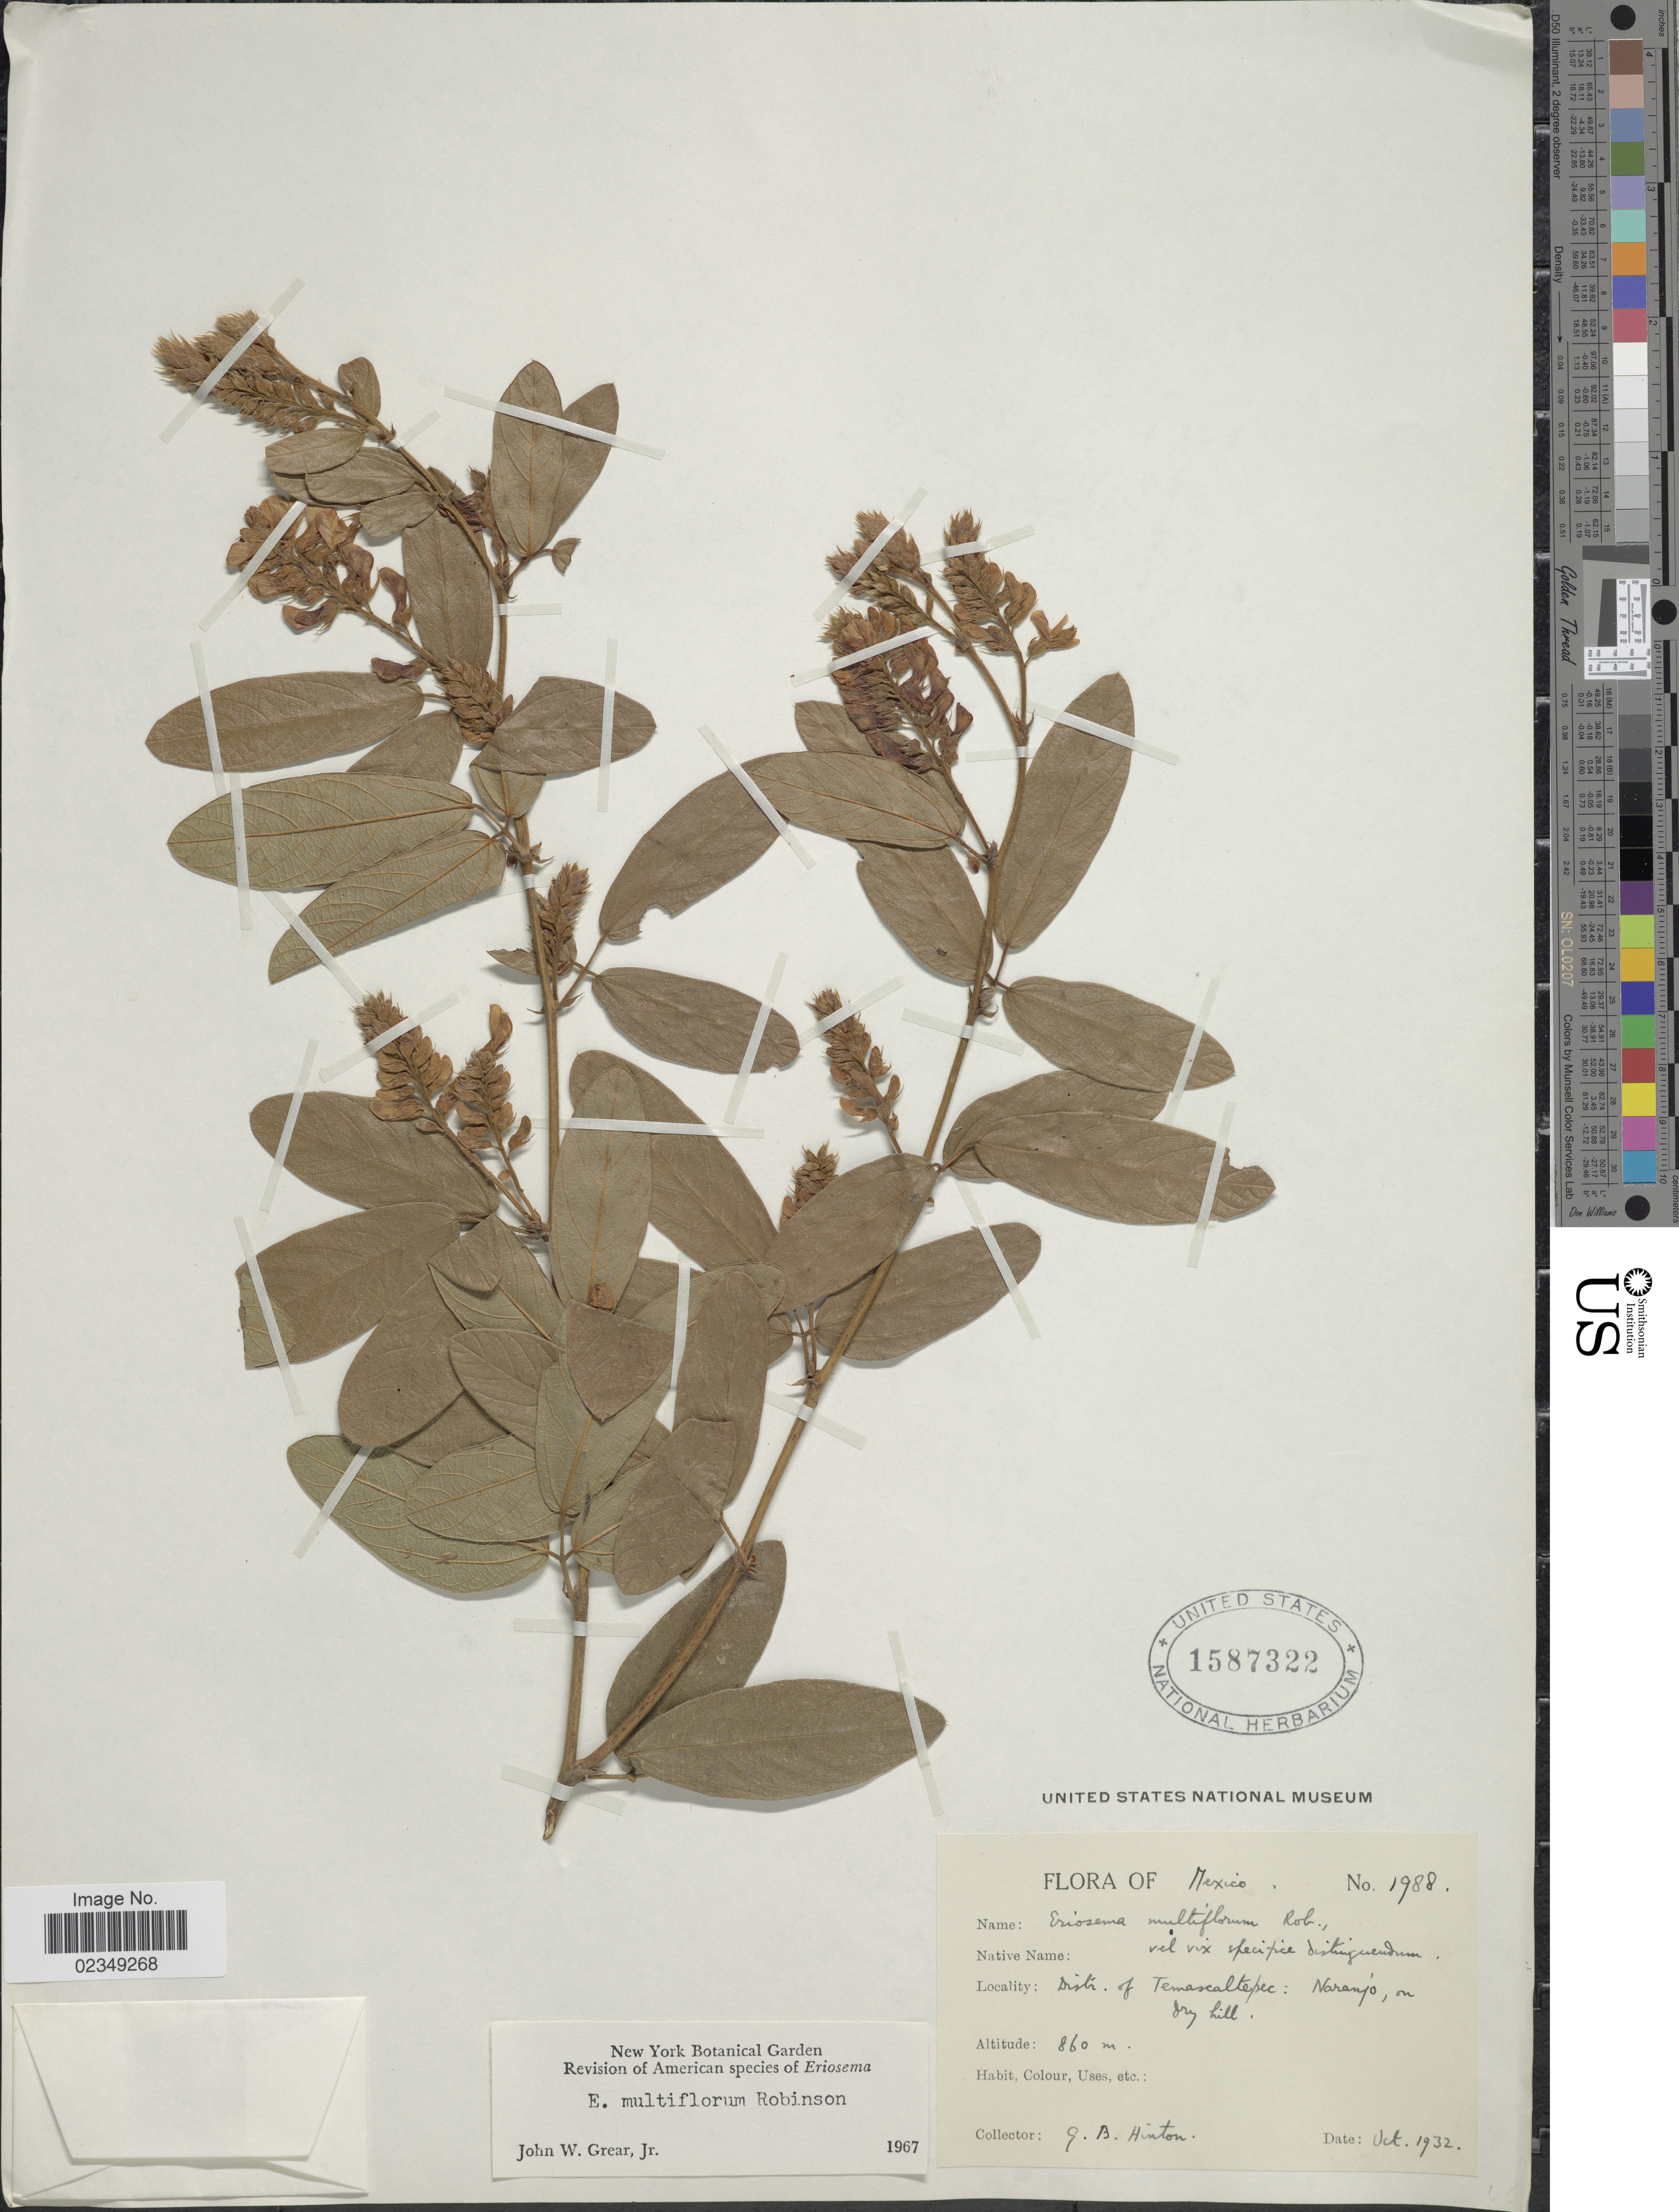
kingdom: Plantae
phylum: Tracheophyta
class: Magnoliopsida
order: Fabales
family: Fabaceae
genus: Eriosema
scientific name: Eriosema multiflorum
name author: B.L. Rob.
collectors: G. B. Hinton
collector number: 1988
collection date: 1932-10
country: Mexico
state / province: México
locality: Distr. of Temascaltepec: Naranjo, on dry hill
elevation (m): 860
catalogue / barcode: US 1587322